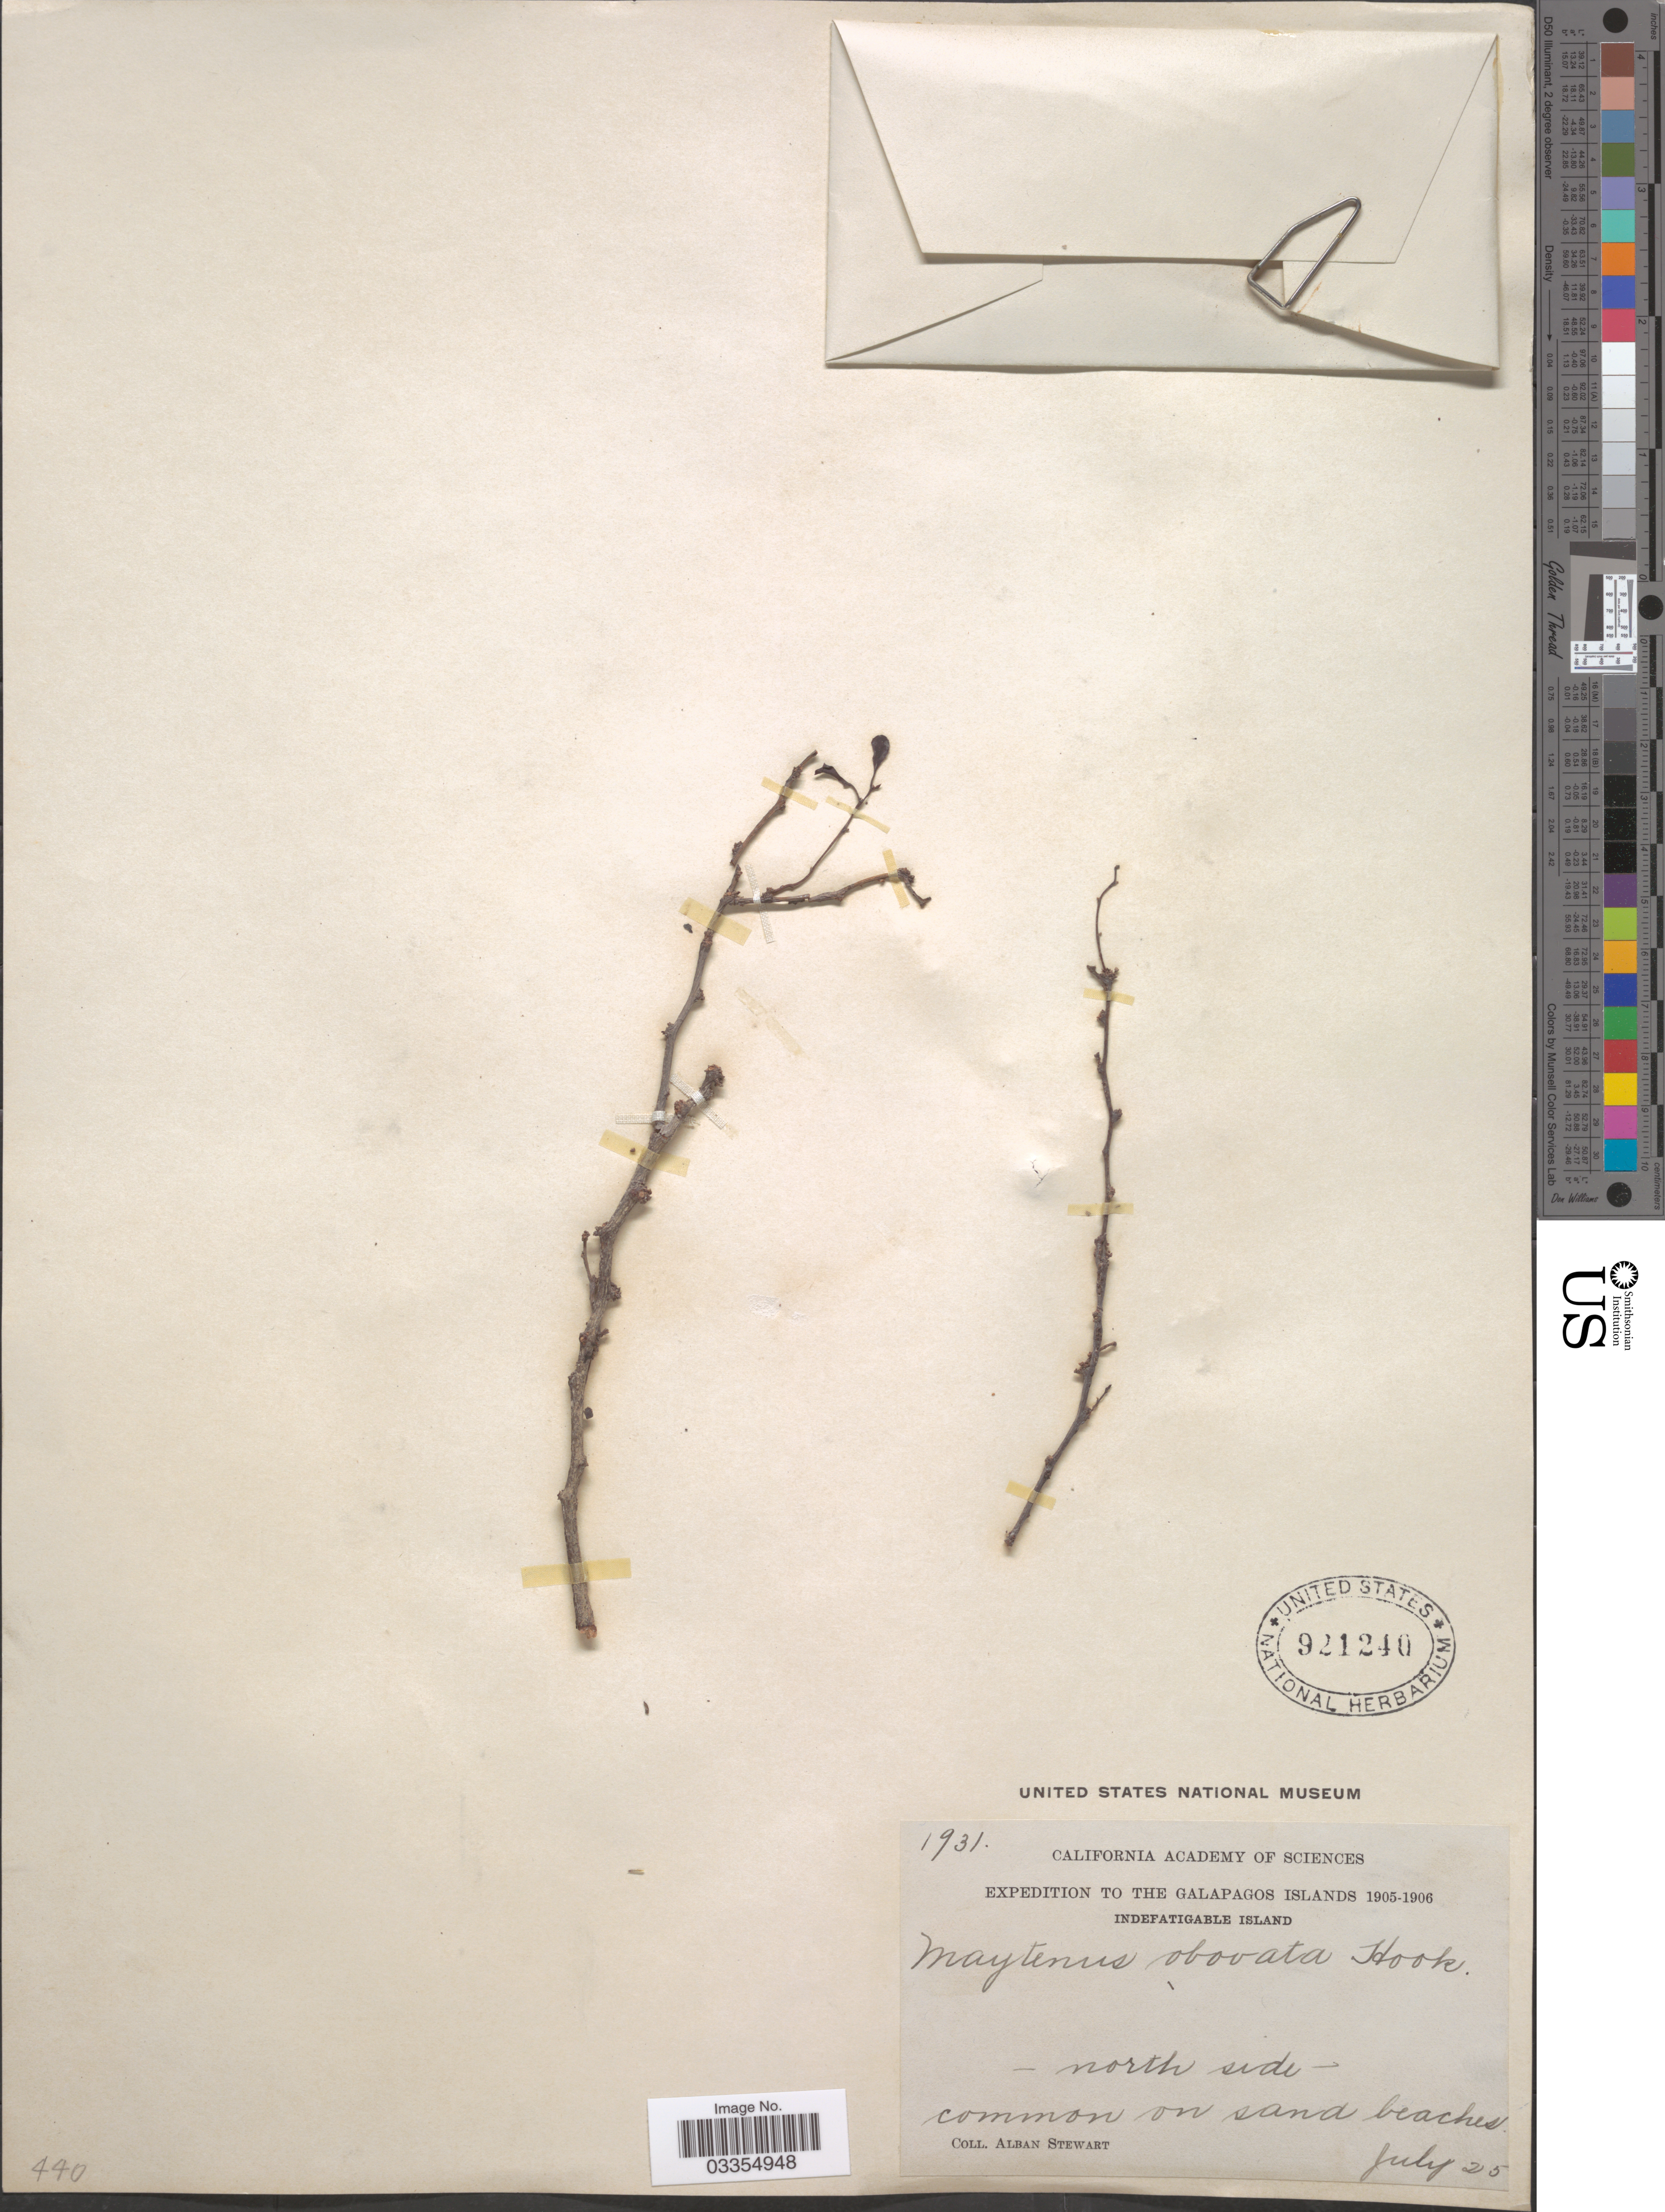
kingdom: Plantae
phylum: Tracheophyta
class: Magnoliopsida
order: Celastrales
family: Celastraceae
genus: Tricerma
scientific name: Tricerma orbiculare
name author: (Humb. & Bonpl. ex Schult.) Lundell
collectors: A. Stewart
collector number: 1931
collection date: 1905-07-25/1906-07-25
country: Ecuador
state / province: Colón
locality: The Galapagos Islands. Indefatigable Island. -north side-.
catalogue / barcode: US 921240